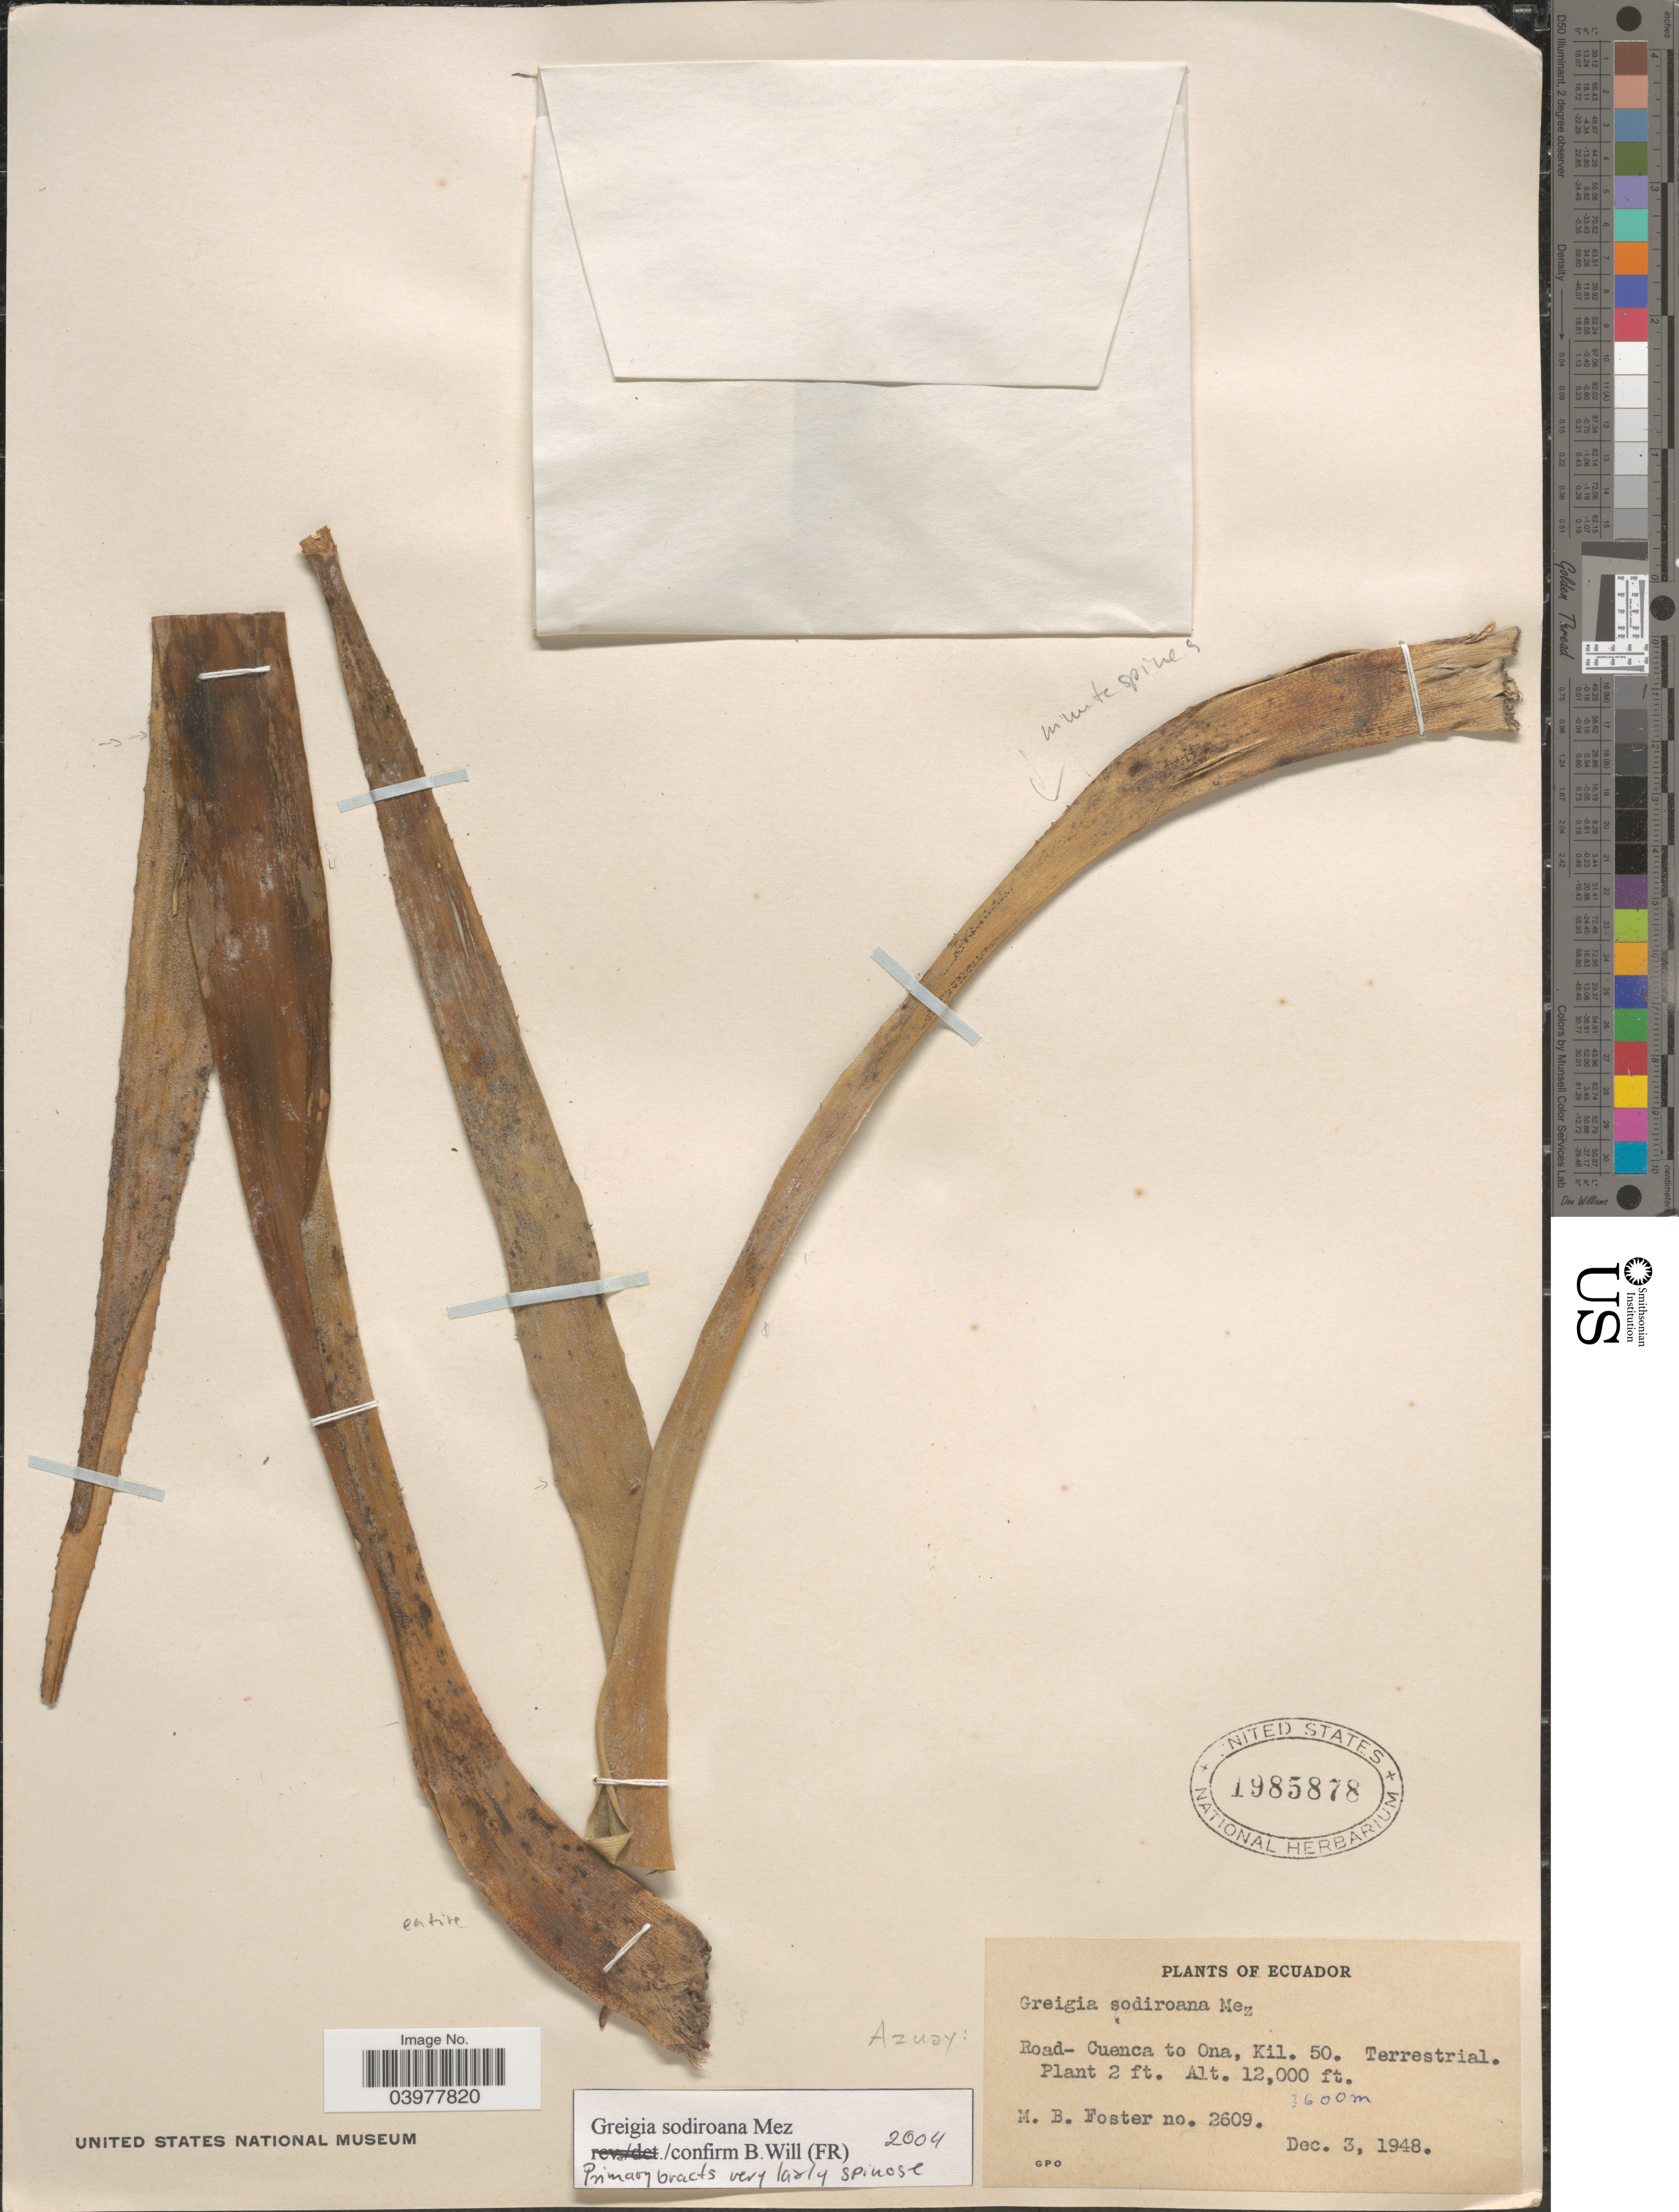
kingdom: Plantae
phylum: Tracheophyta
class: Liliopsida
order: Poales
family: Bromeliaceae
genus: Greigia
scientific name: Greigia sodiroana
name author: Mez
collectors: M. B. Foster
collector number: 2609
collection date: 1948-12-03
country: Ecuador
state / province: Azuay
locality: Road- Cuenca to Ona, Kil. 50.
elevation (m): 3658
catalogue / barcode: US 1985878